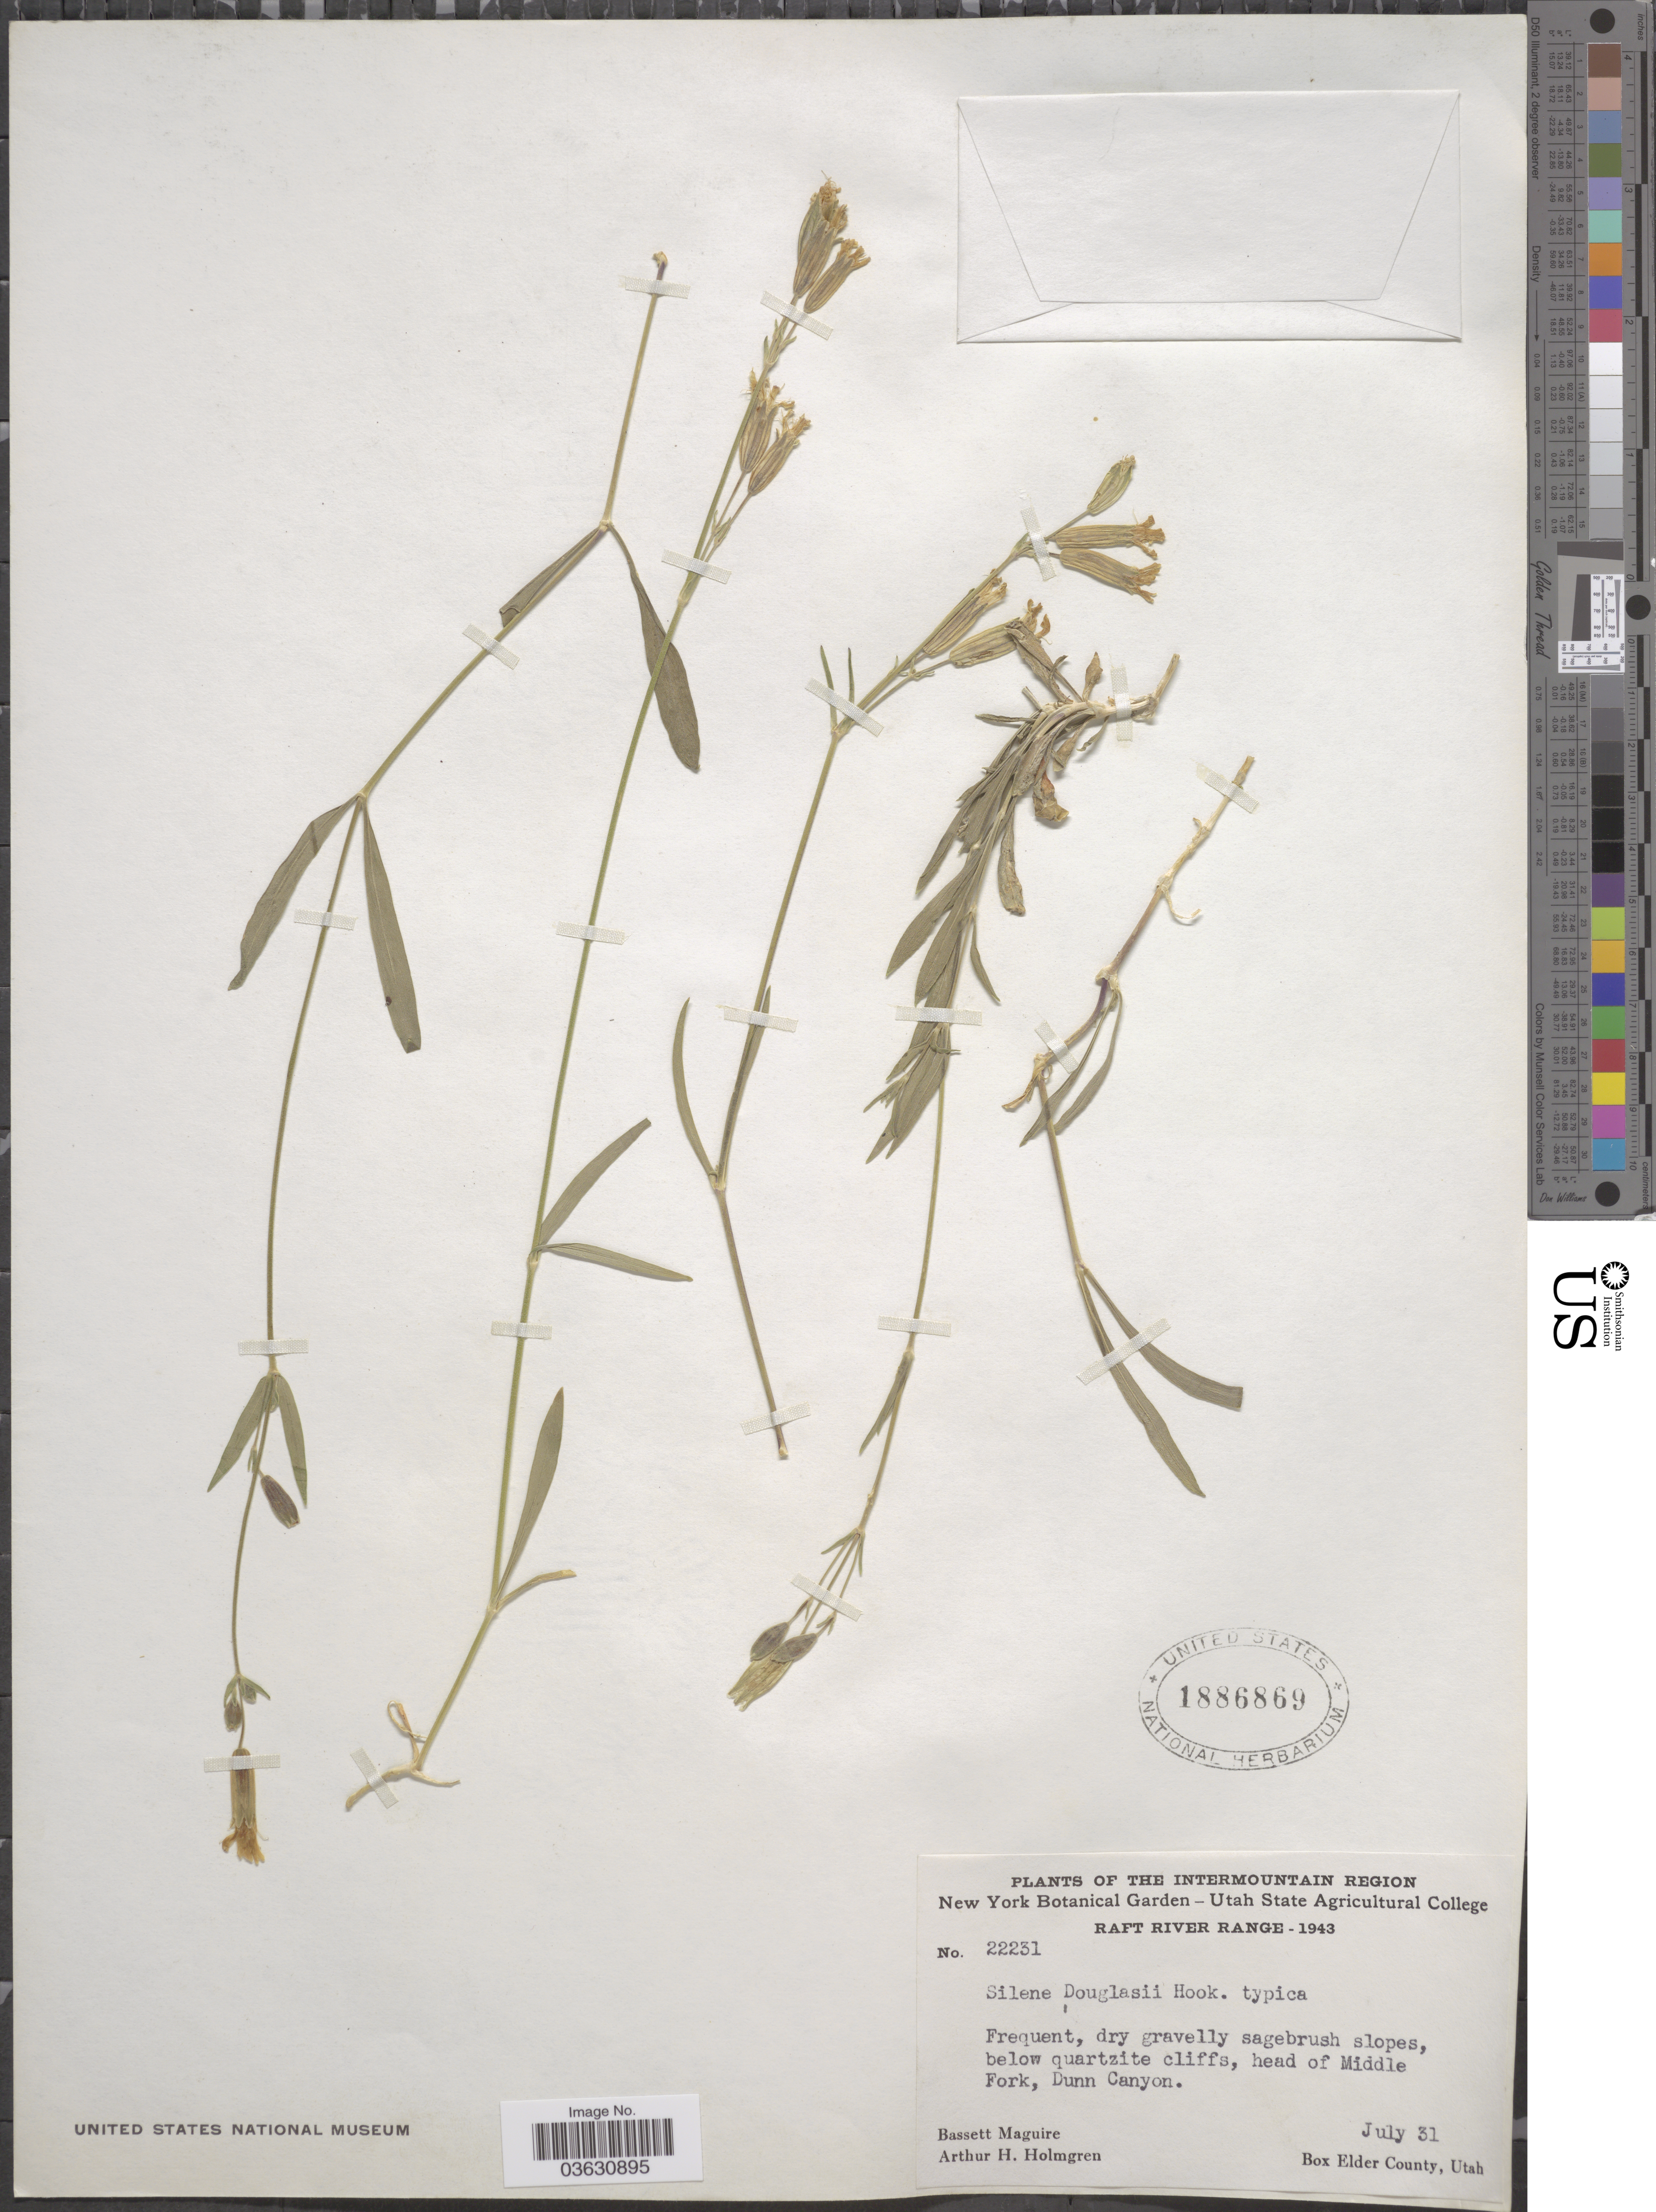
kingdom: Plantae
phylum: Tracheophyta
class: Magnoliopsida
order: Caryophyllales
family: Caryophyllaceae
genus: Silene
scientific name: Silene douglasii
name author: Hook.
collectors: B. Maguire & A. H. Holmgren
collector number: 22231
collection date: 1943-07-31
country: United States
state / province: Utah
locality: The Intermountain Region. Raft River Range. Head of Middle Fork, Dunn Canyon. Box Elder County.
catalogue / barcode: US 1886869